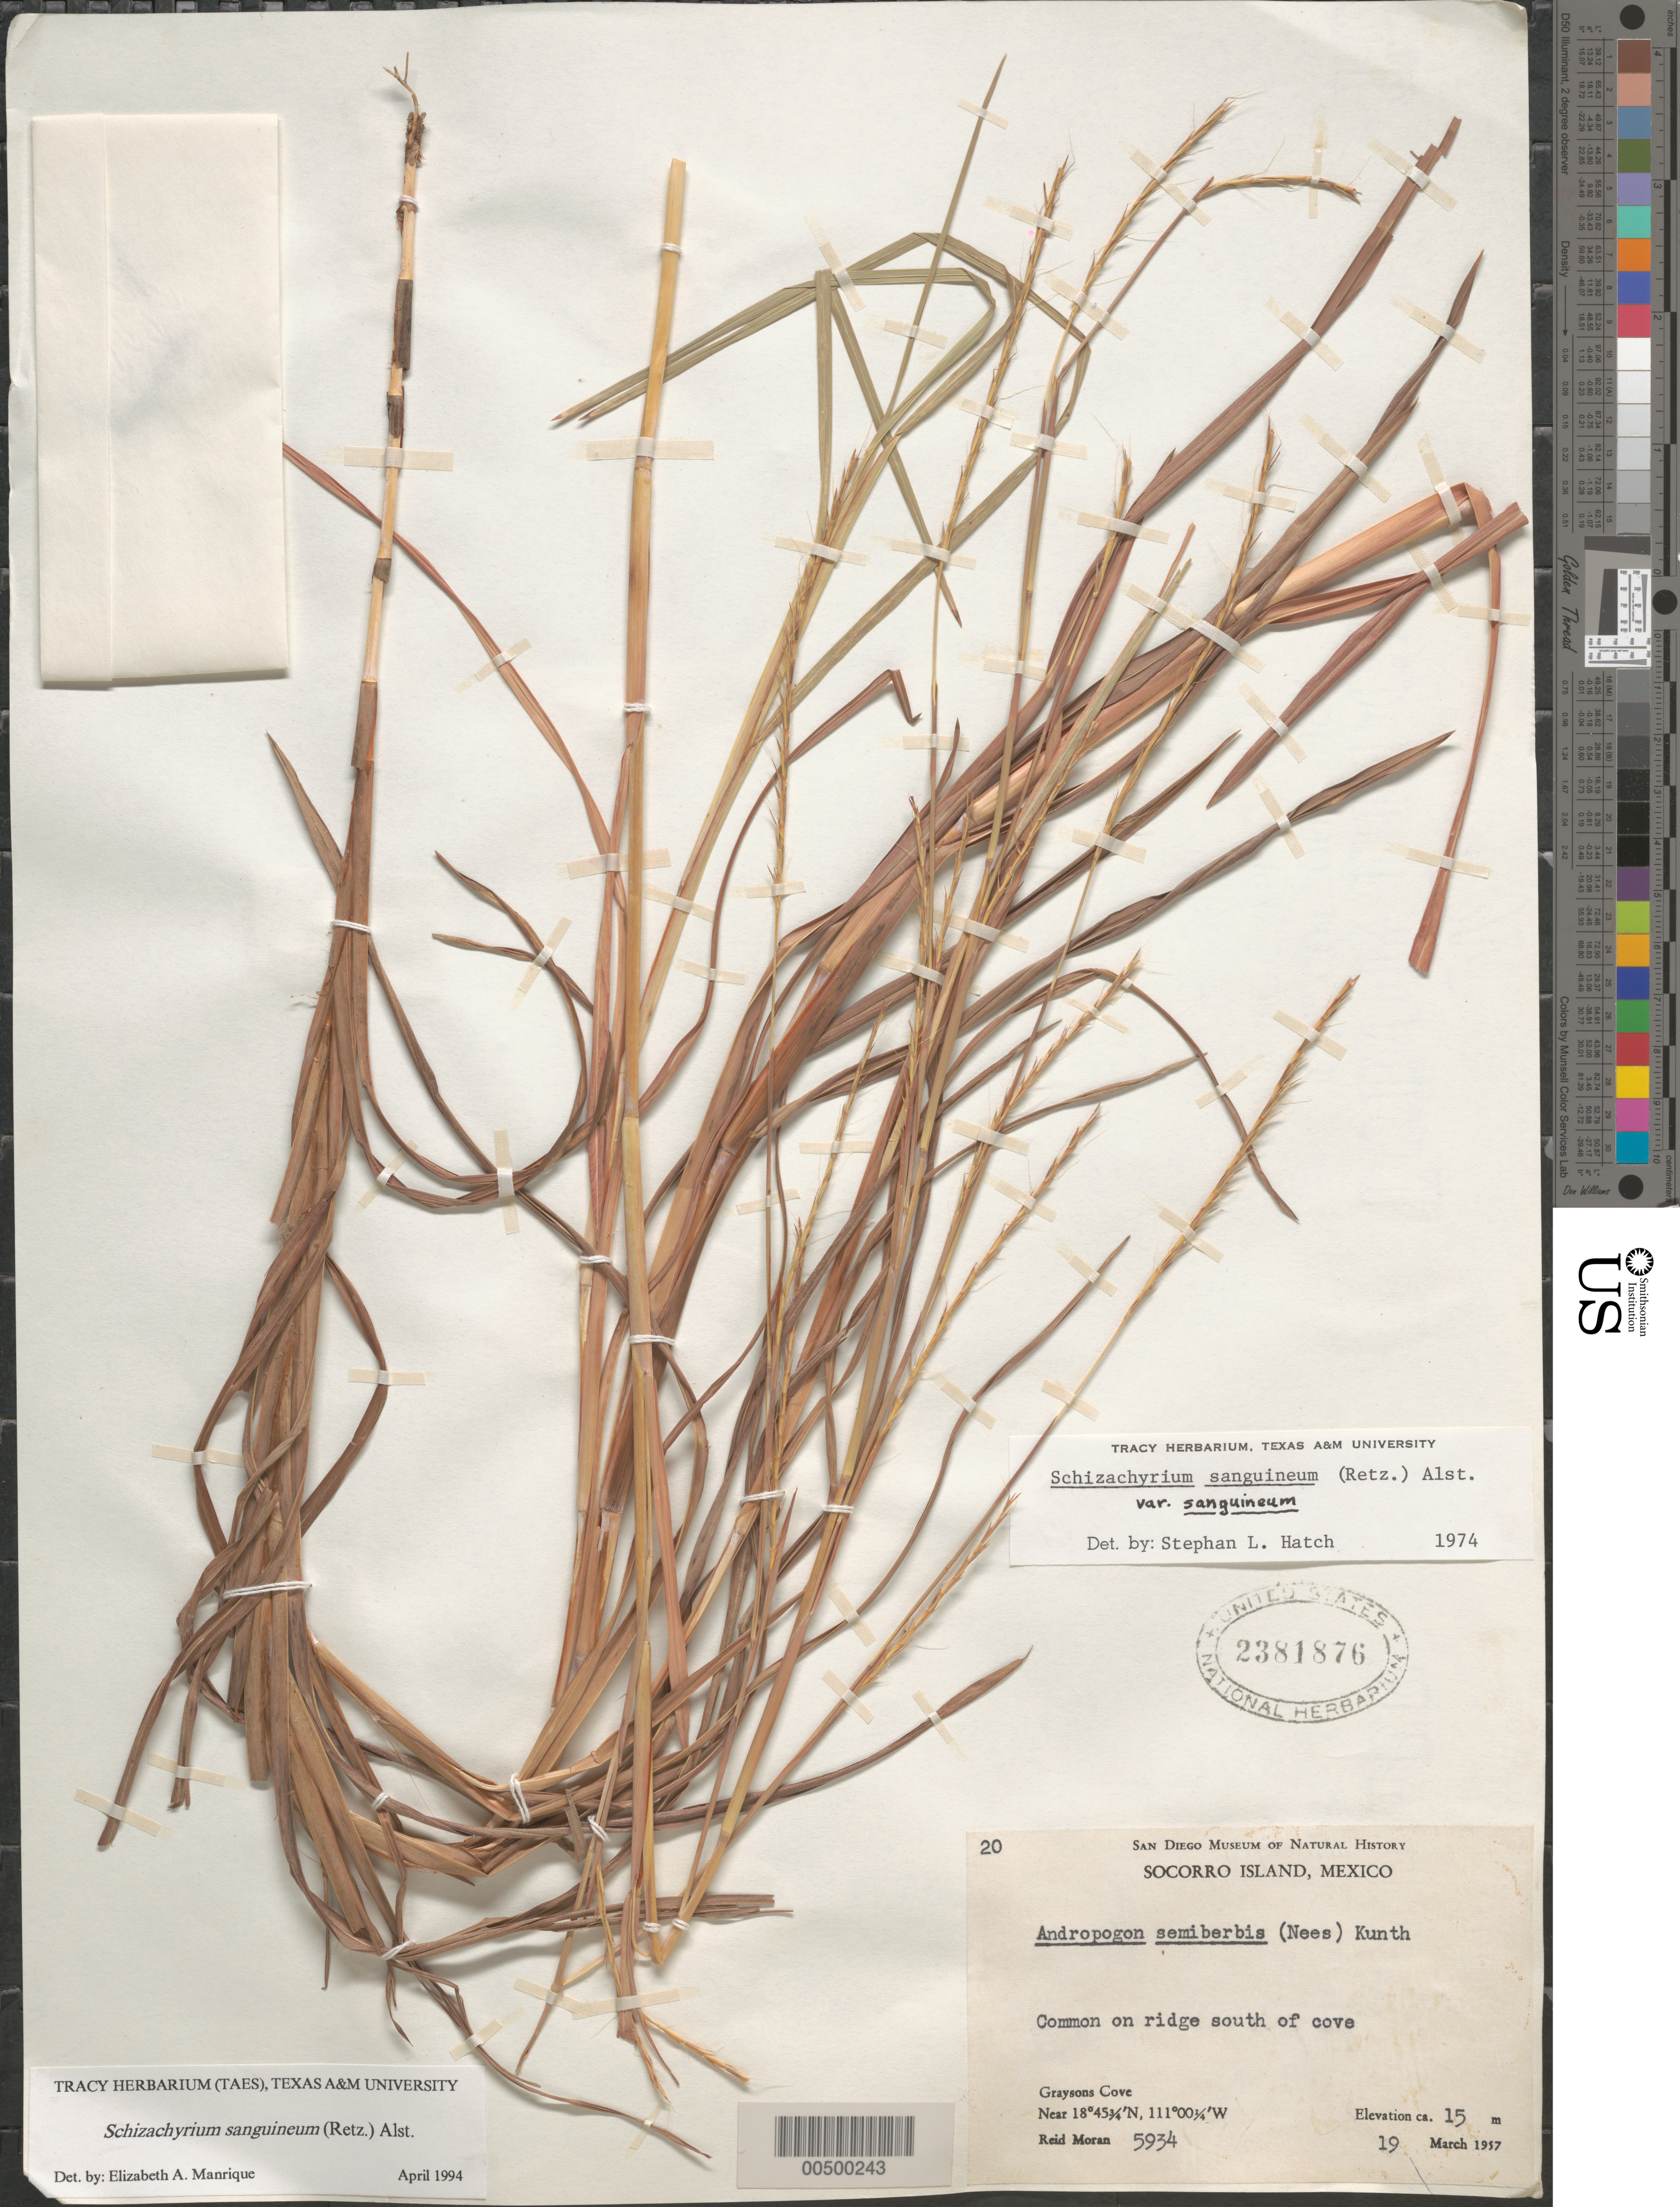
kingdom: Plantae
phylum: Tracheophyta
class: Liliopsida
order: Poales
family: Poaceae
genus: Schizachyrium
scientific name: Schizachyrium sanguineum var. sanguineum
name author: (Retz.) Alston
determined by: Manrique, E. A.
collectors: R. V. Moran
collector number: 5934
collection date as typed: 19 Mar 1957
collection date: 1957-03-19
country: Mexico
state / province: Colima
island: Socorro Island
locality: Graysons Cove, S of cove (lat/long recorded as: lat=18:45:75:N long=111:0:25:W)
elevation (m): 15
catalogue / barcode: US 2381876